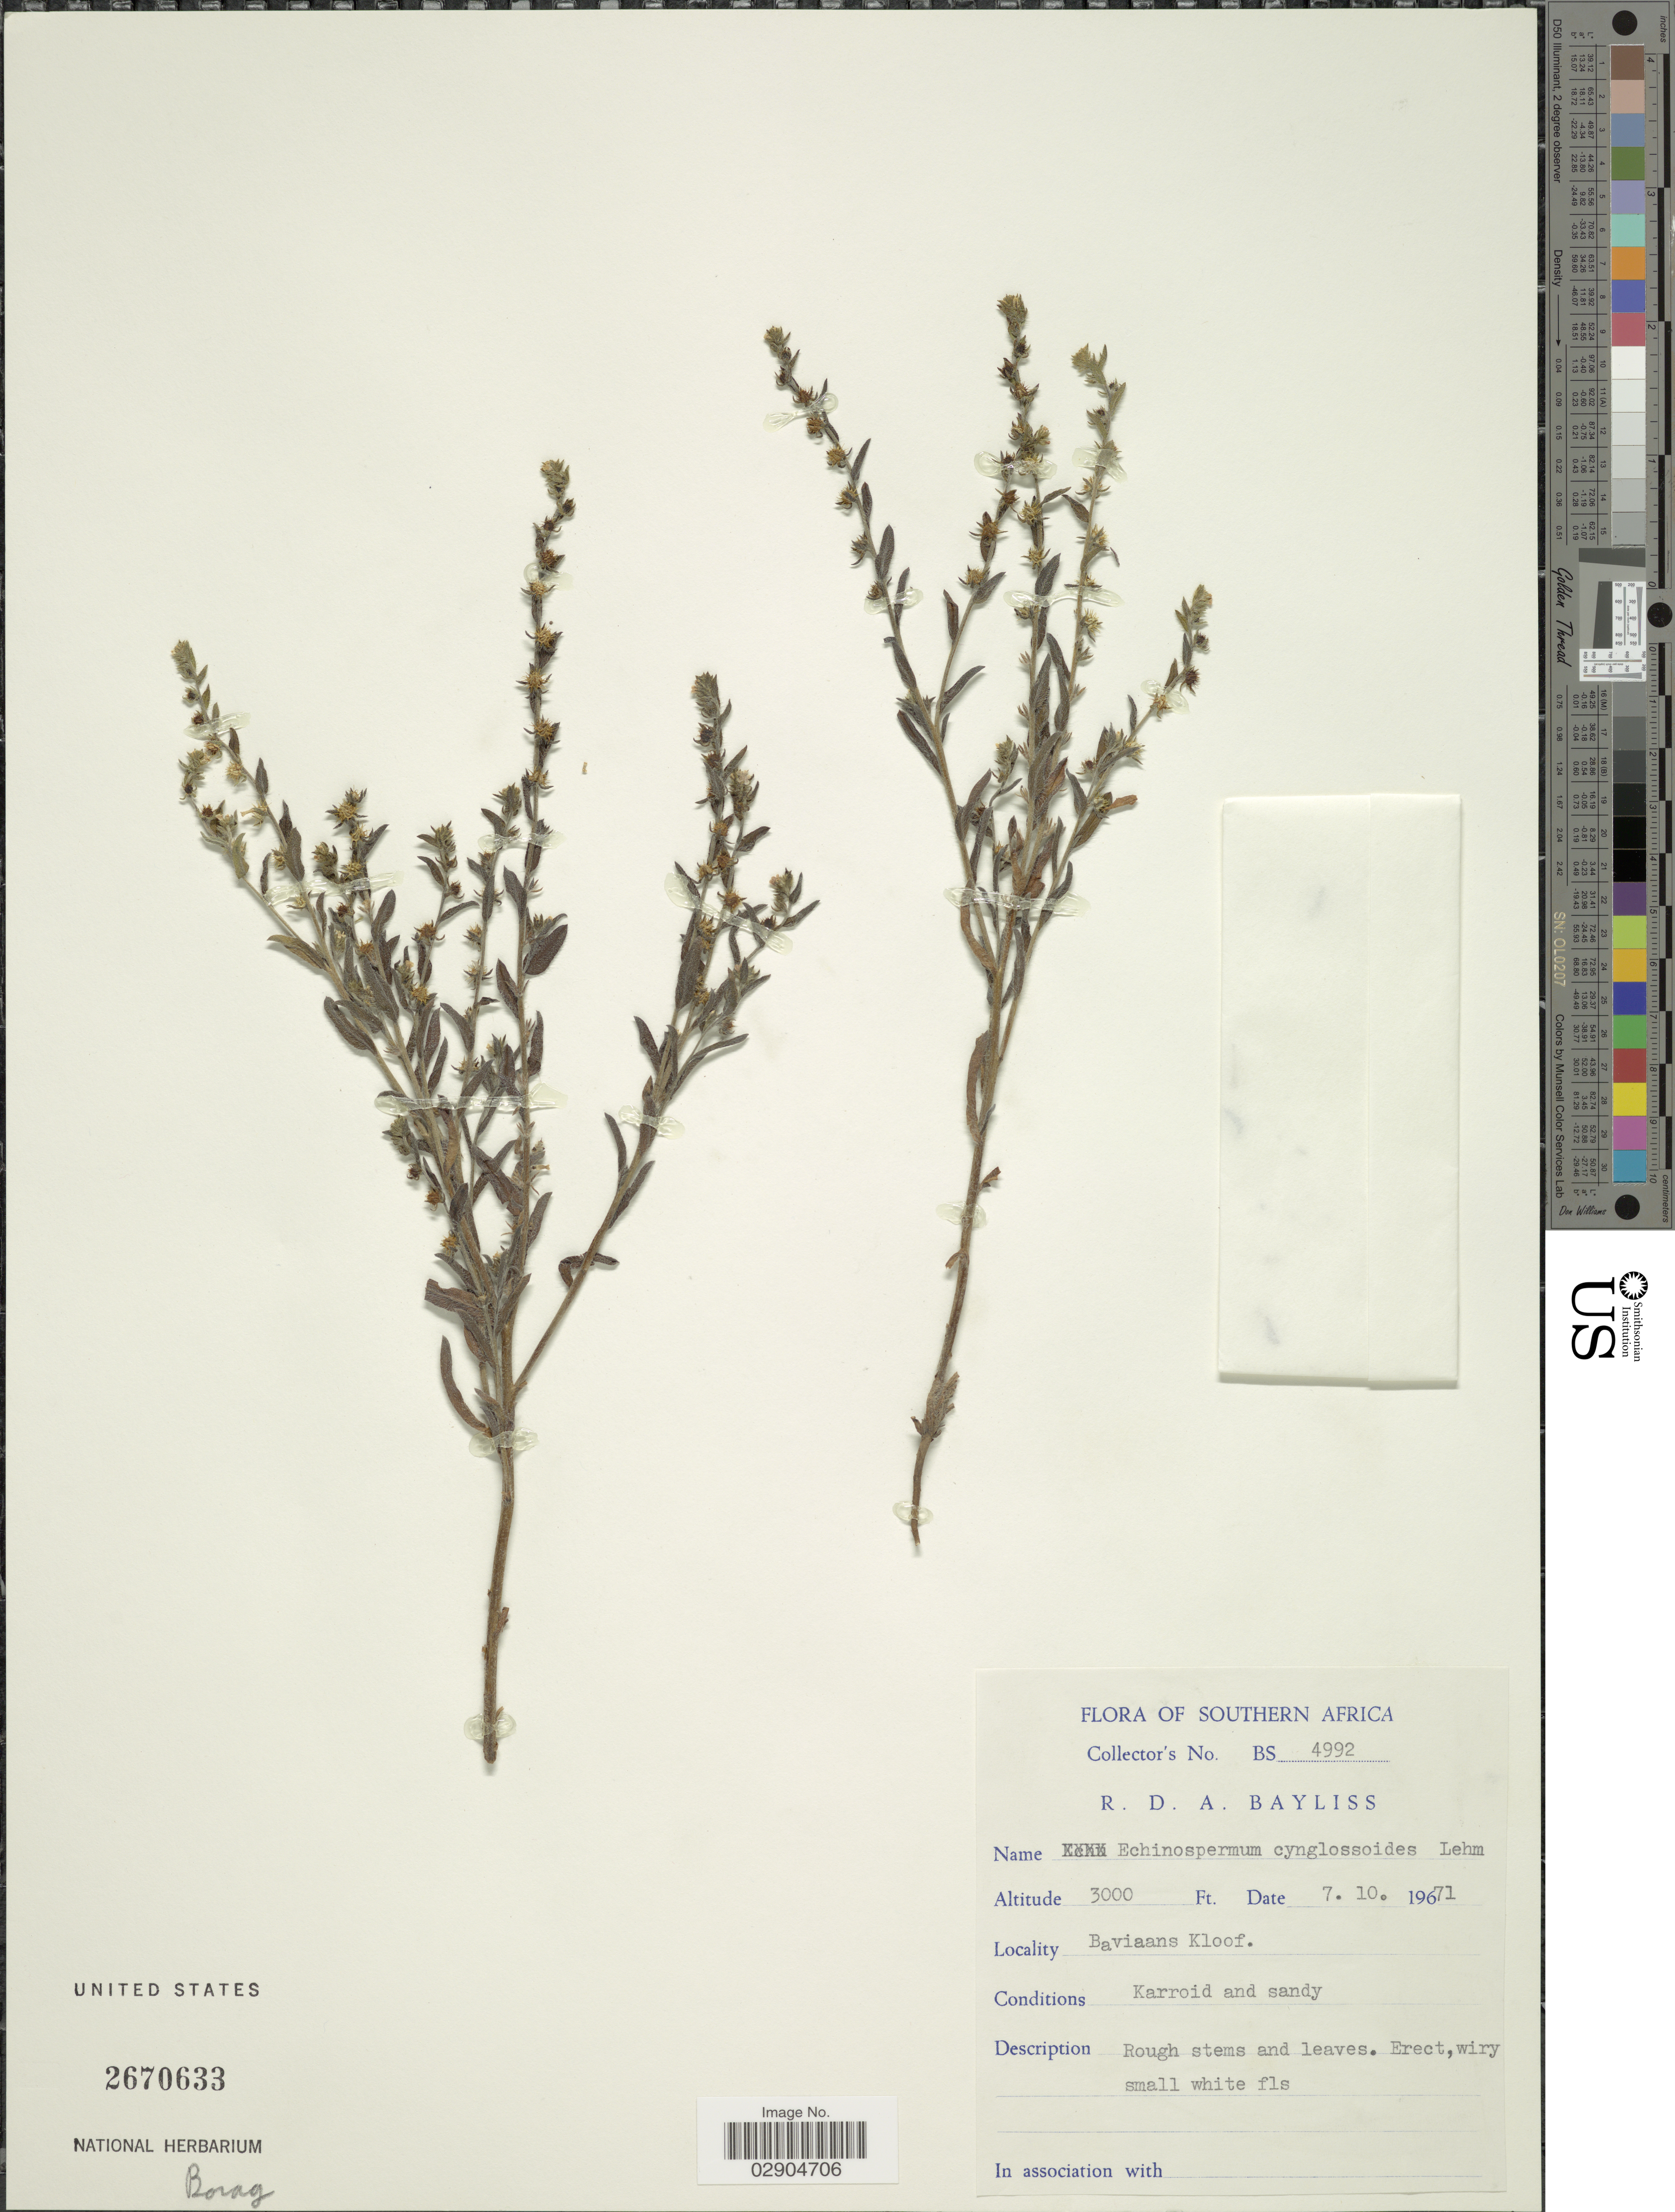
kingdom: Plantae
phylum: Tracheophyta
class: Magnoliopsida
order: Boraginales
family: Boraginaceae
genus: Lappula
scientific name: Lappula cynoglossoides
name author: Gürke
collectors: R. Bayliss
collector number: BS4992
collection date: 1971-10-07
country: South Africa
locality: Southern Africa. Baviaans Kloof.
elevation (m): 914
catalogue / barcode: US 2670633